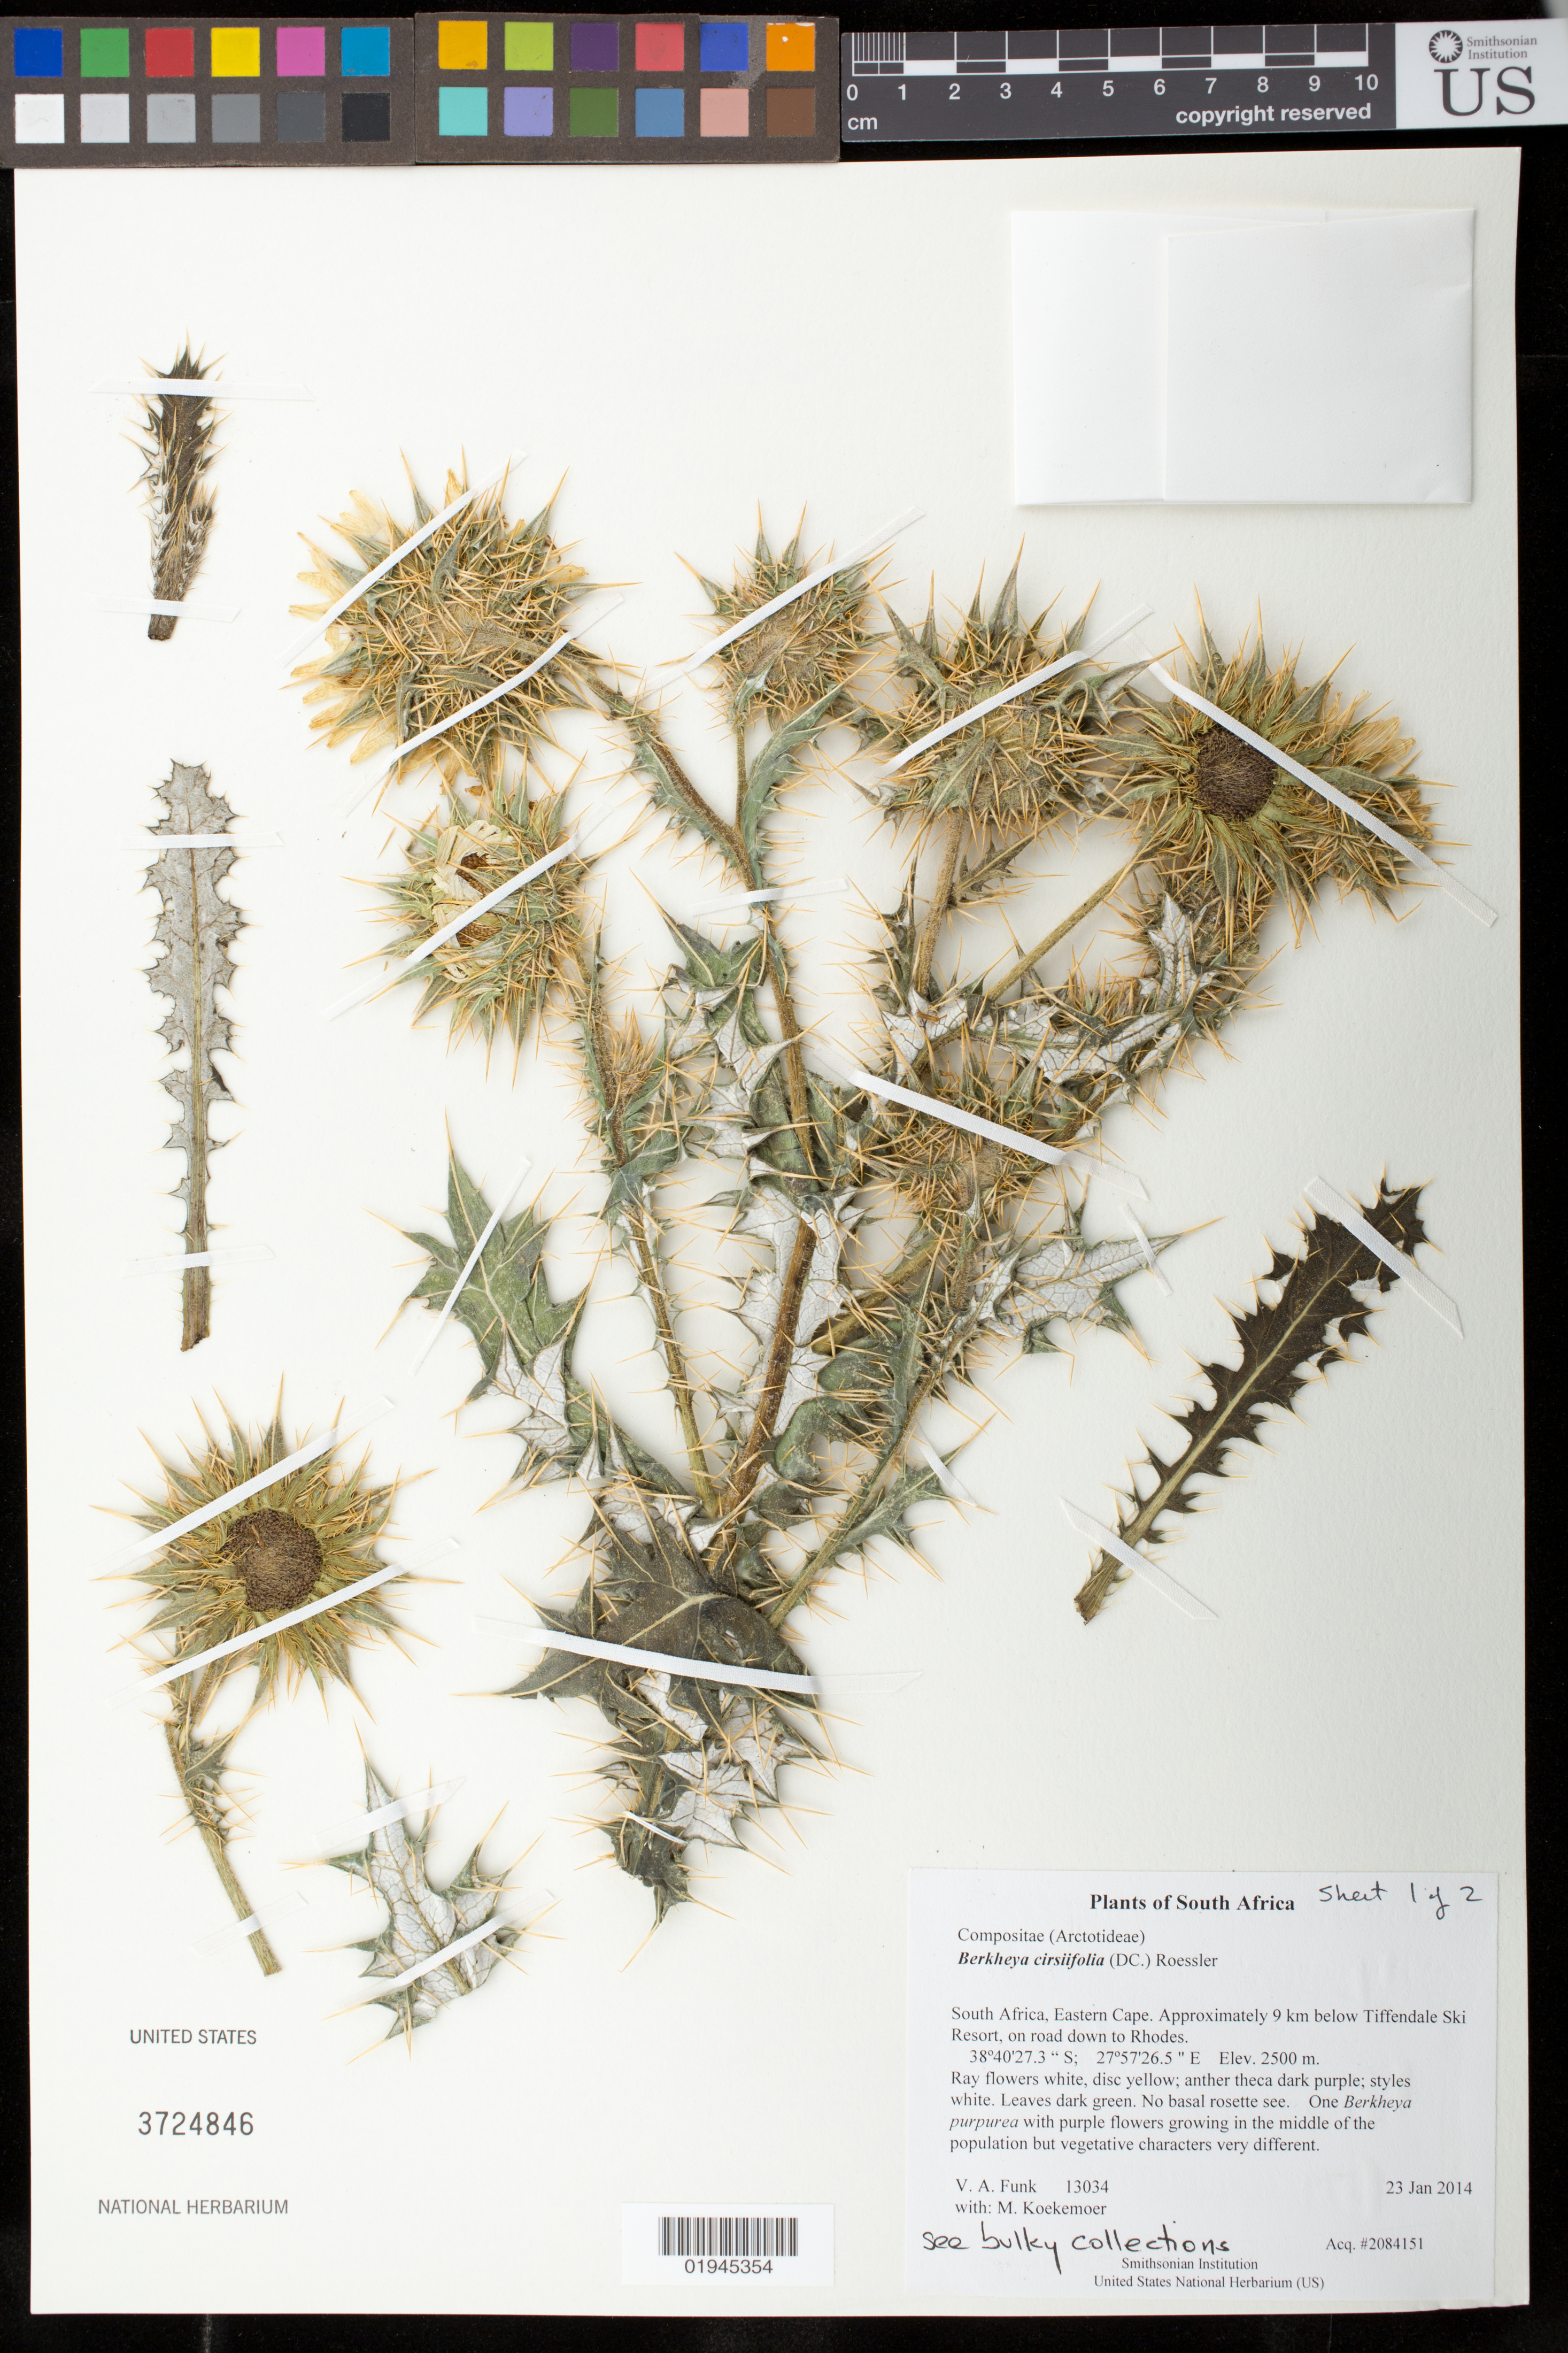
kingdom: Plantae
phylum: Tracheophyta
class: Magnoliopsida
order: Asterales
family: Asteraceae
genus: Berkheya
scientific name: Berkheya cirsiifolia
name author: (DC.) Roessler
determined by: Koekemoer, M.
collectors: M. Koekemoer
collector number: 13034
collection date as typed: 23 Jan 2014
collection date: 2014-01-23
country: South Africa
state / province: Eastern Cape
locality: ca. 9 km below Tiffendale Ski Resort, on road down to Rhodes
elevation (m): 2500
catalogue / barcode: US 3724846